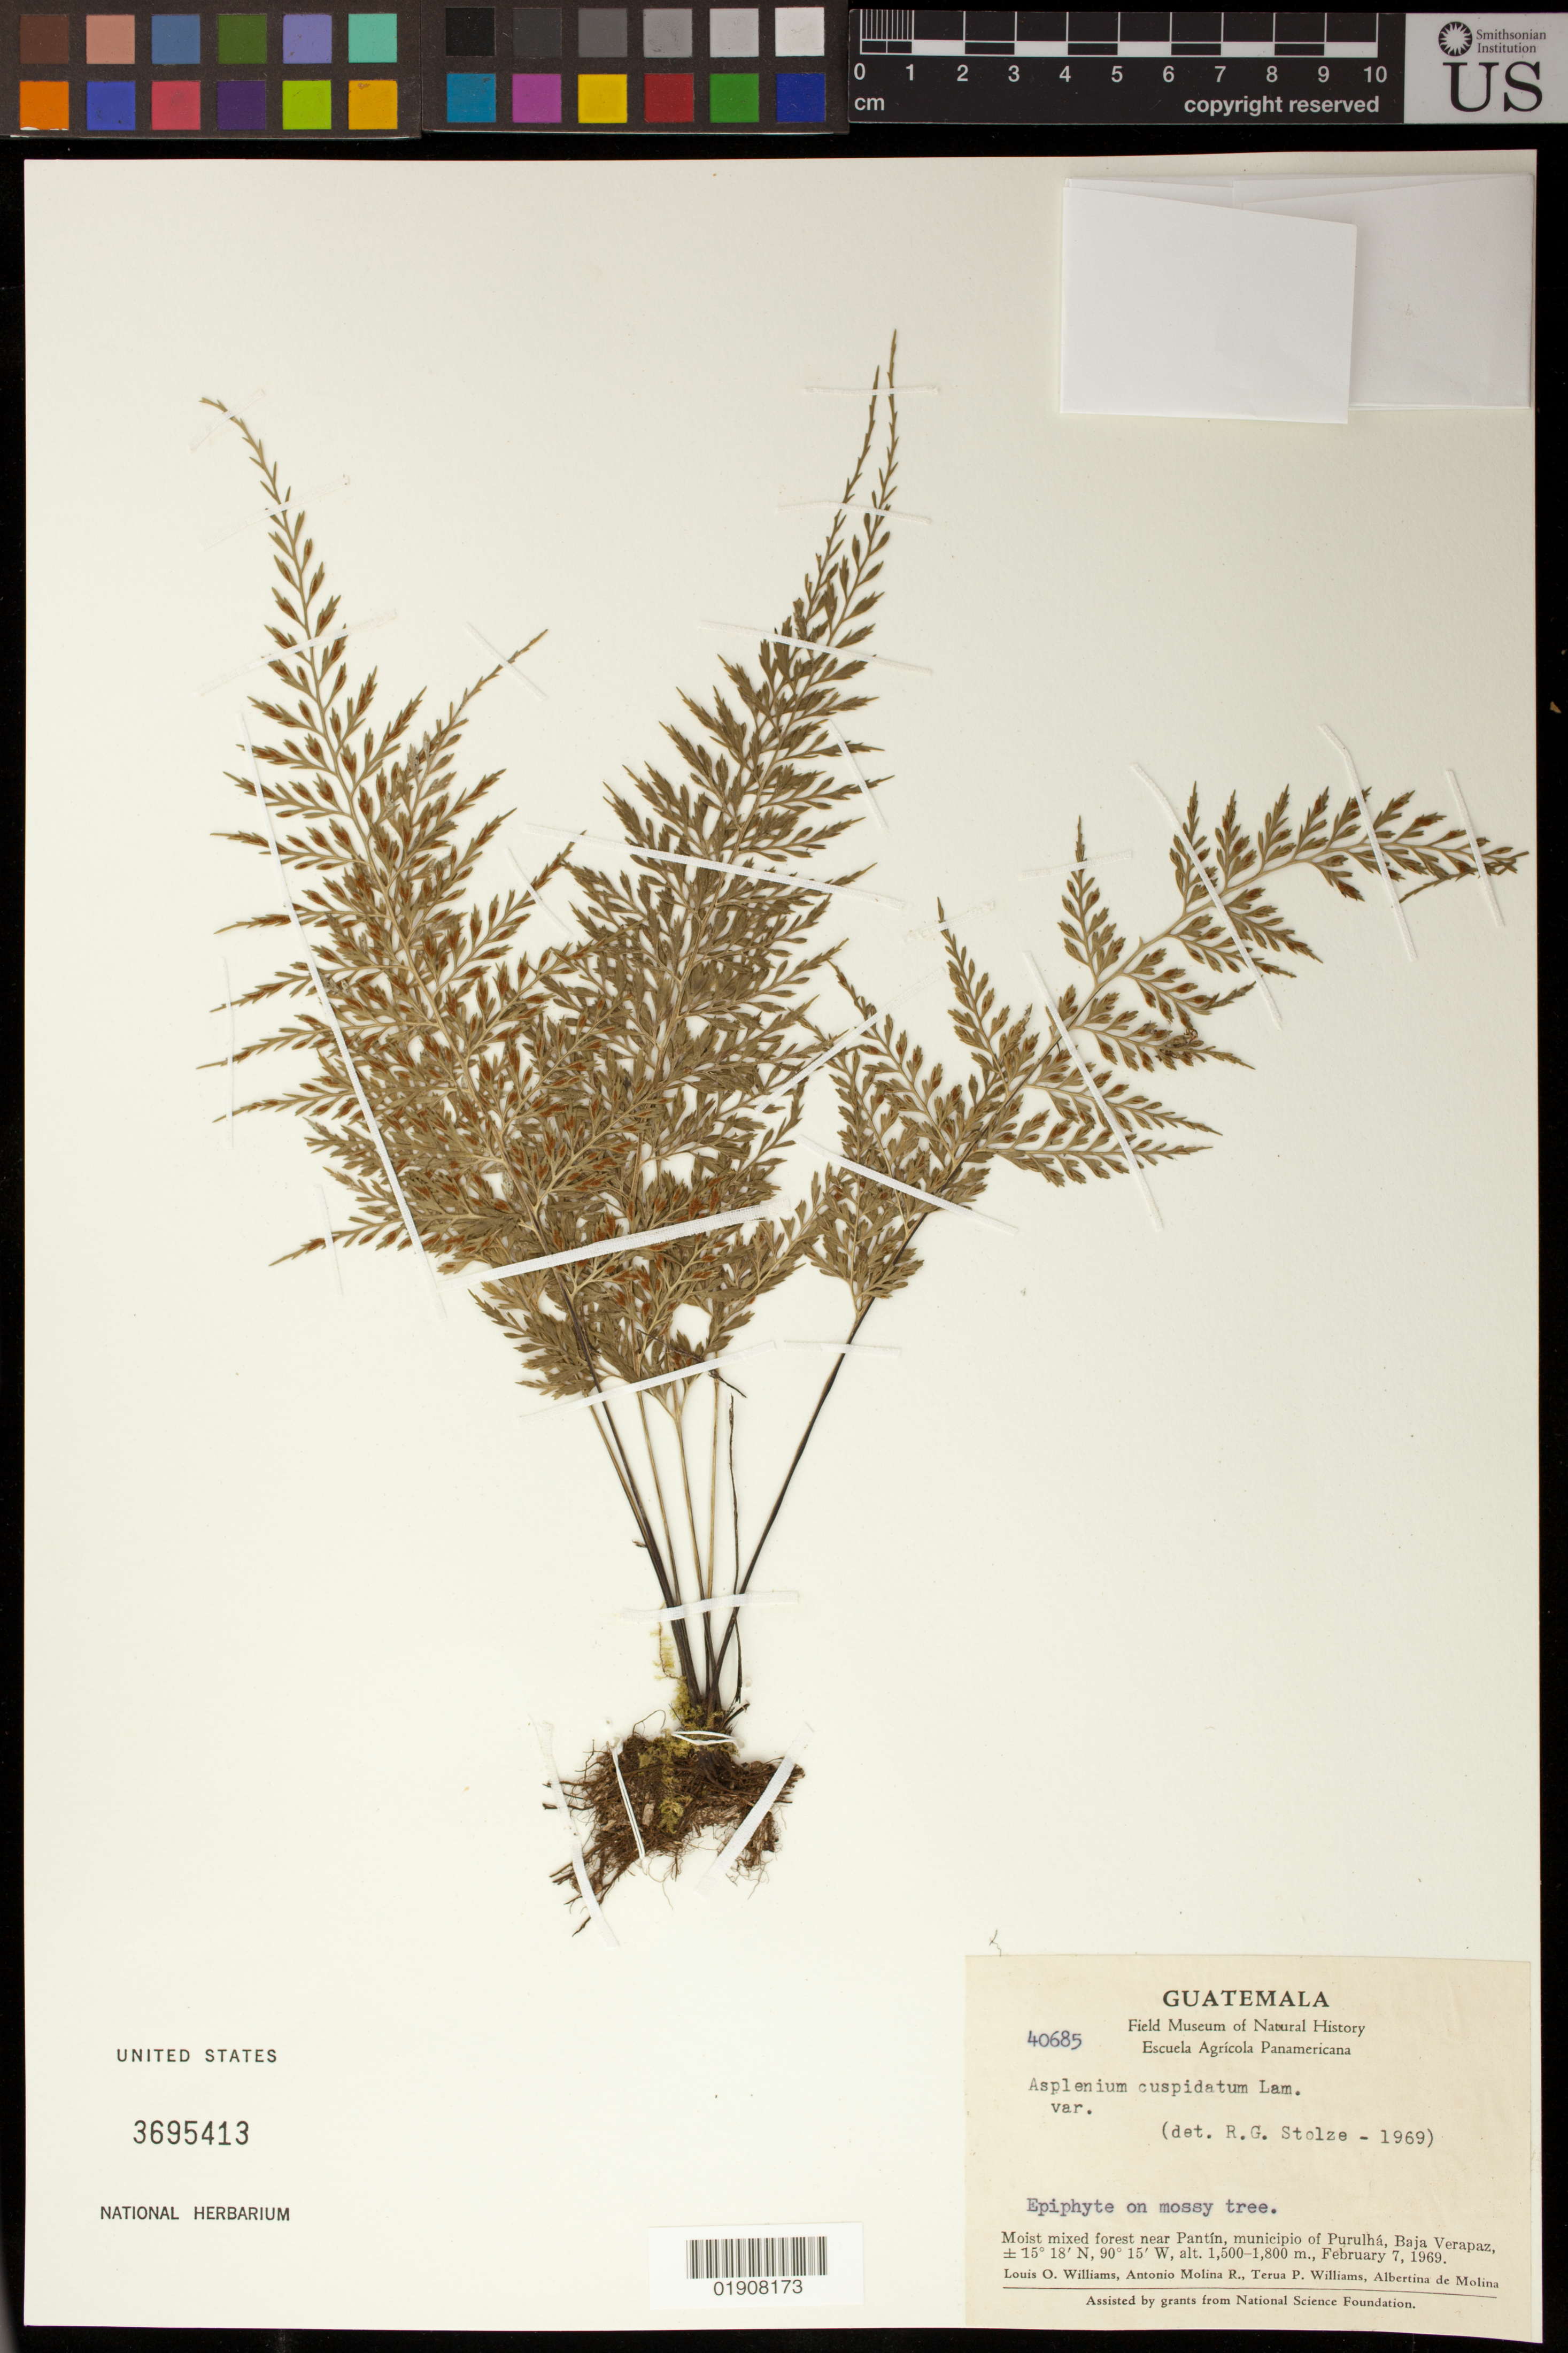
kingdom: Plantae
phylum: Tracheophyta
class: Polypodiopsida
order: Polypodiales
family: Aspleniaceae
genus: Asplenium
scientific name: Asplenium cuspidatum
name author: Lam.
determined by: Stolze, R. G.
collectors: L. O. Williams, A. Molina R., T. P. Williams & A. R. Molina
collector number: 40685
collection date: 1969-02-07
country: Guatemala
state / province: Baja Verapaz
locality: Moist mixed forest near Pantín, municipio of Purulhá,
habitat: Moist mixed forest.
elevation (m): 1500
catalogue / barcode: US 3695413